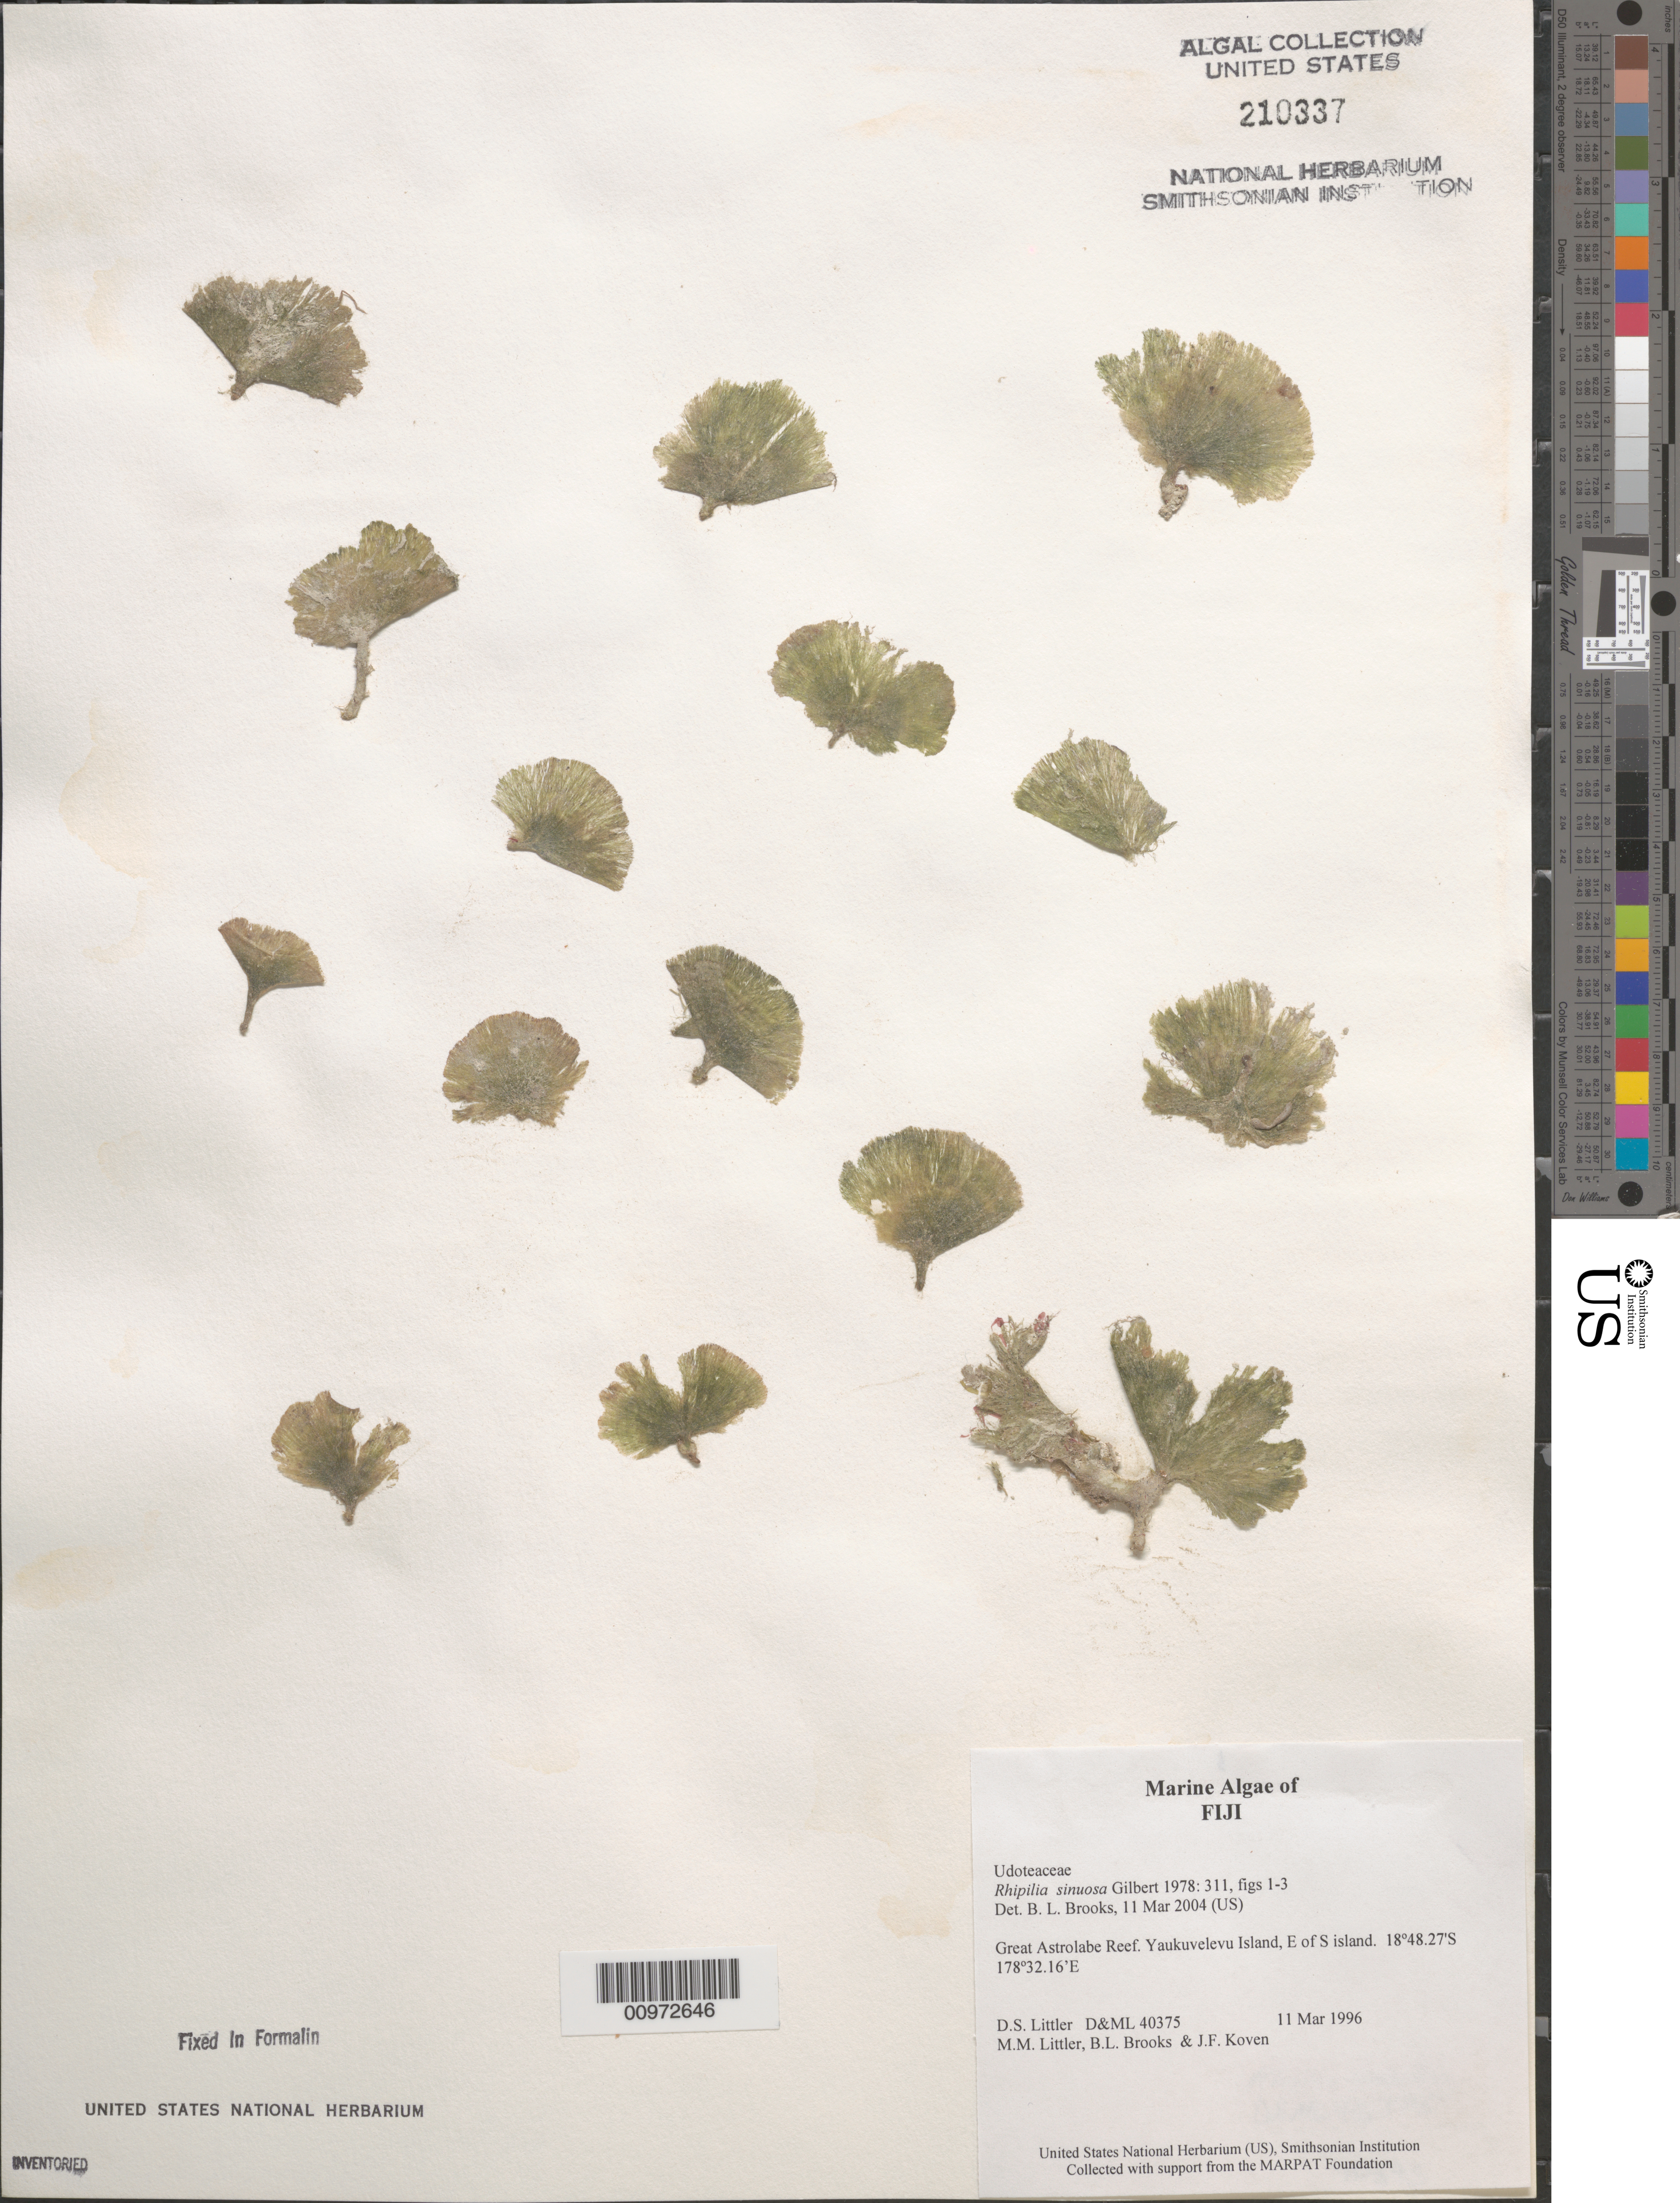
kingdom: Plantae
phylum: Chlorophyta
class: Ulvophyceae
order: Bryopsidales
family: Rhipiliaceae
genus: Rhipilia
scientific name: Rhipilia sinuosa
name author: W.J. Gilbert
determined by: Brooks, B. L., (BOT), Smithsonian Institution - National Museum of Natural History (UNITED STATES)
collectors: D. S. Littler, M. M. Littler, B. Brooks & J. Koven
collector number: D&ML 40375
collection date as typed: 11 Mar 1996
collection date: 1996-03-11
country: Fiji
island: Yaukuve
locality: Great Astrolabe Reef, east side of island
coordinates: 18 48.11'S, 178 32.02'E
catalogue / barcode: US 210337